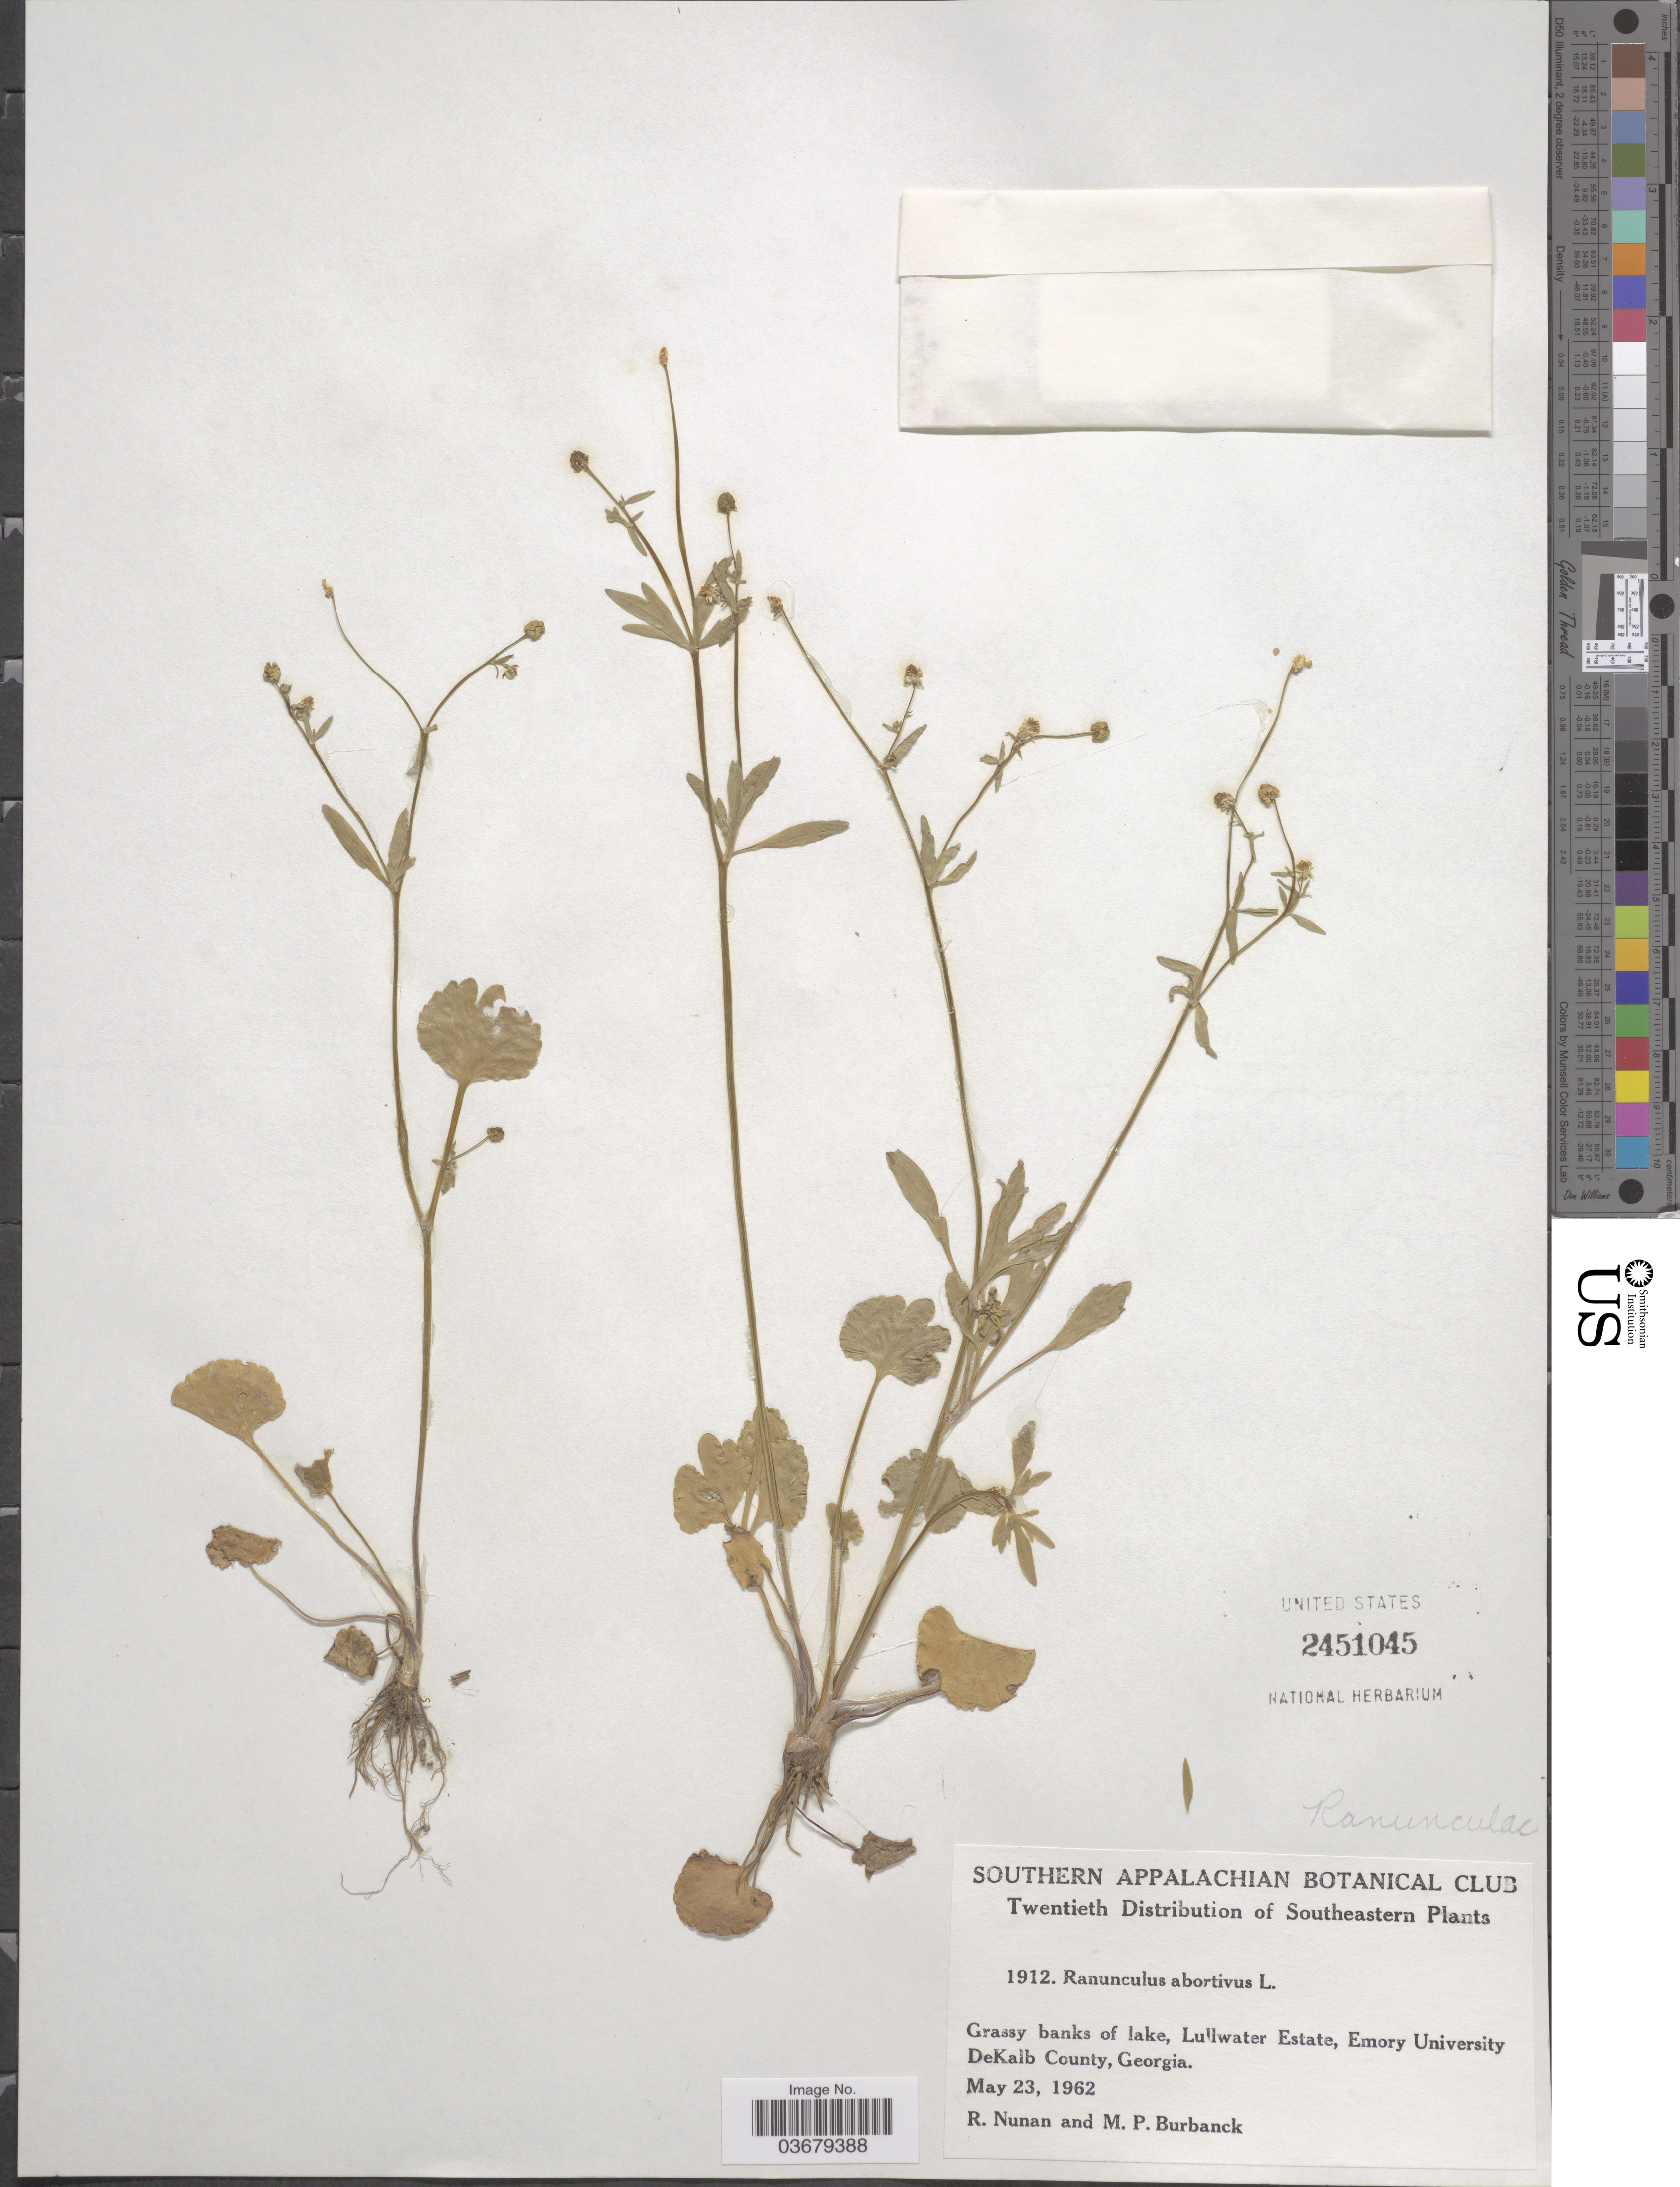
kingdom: Plantae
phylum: Tracheophyta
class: Magnoliopsida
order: Ranunculales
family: Ranunculaceae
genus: Ranunculus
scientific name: Ranunculus abortivus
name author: L.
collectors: R. Nunan & M. Burbanck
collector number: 1912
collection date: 1962-05-23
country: United States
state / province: Georgia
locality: Grassy banks of lake, Lullwater Estate, Emory University DeKalb County. Southeastern.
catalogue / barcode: US 2451045